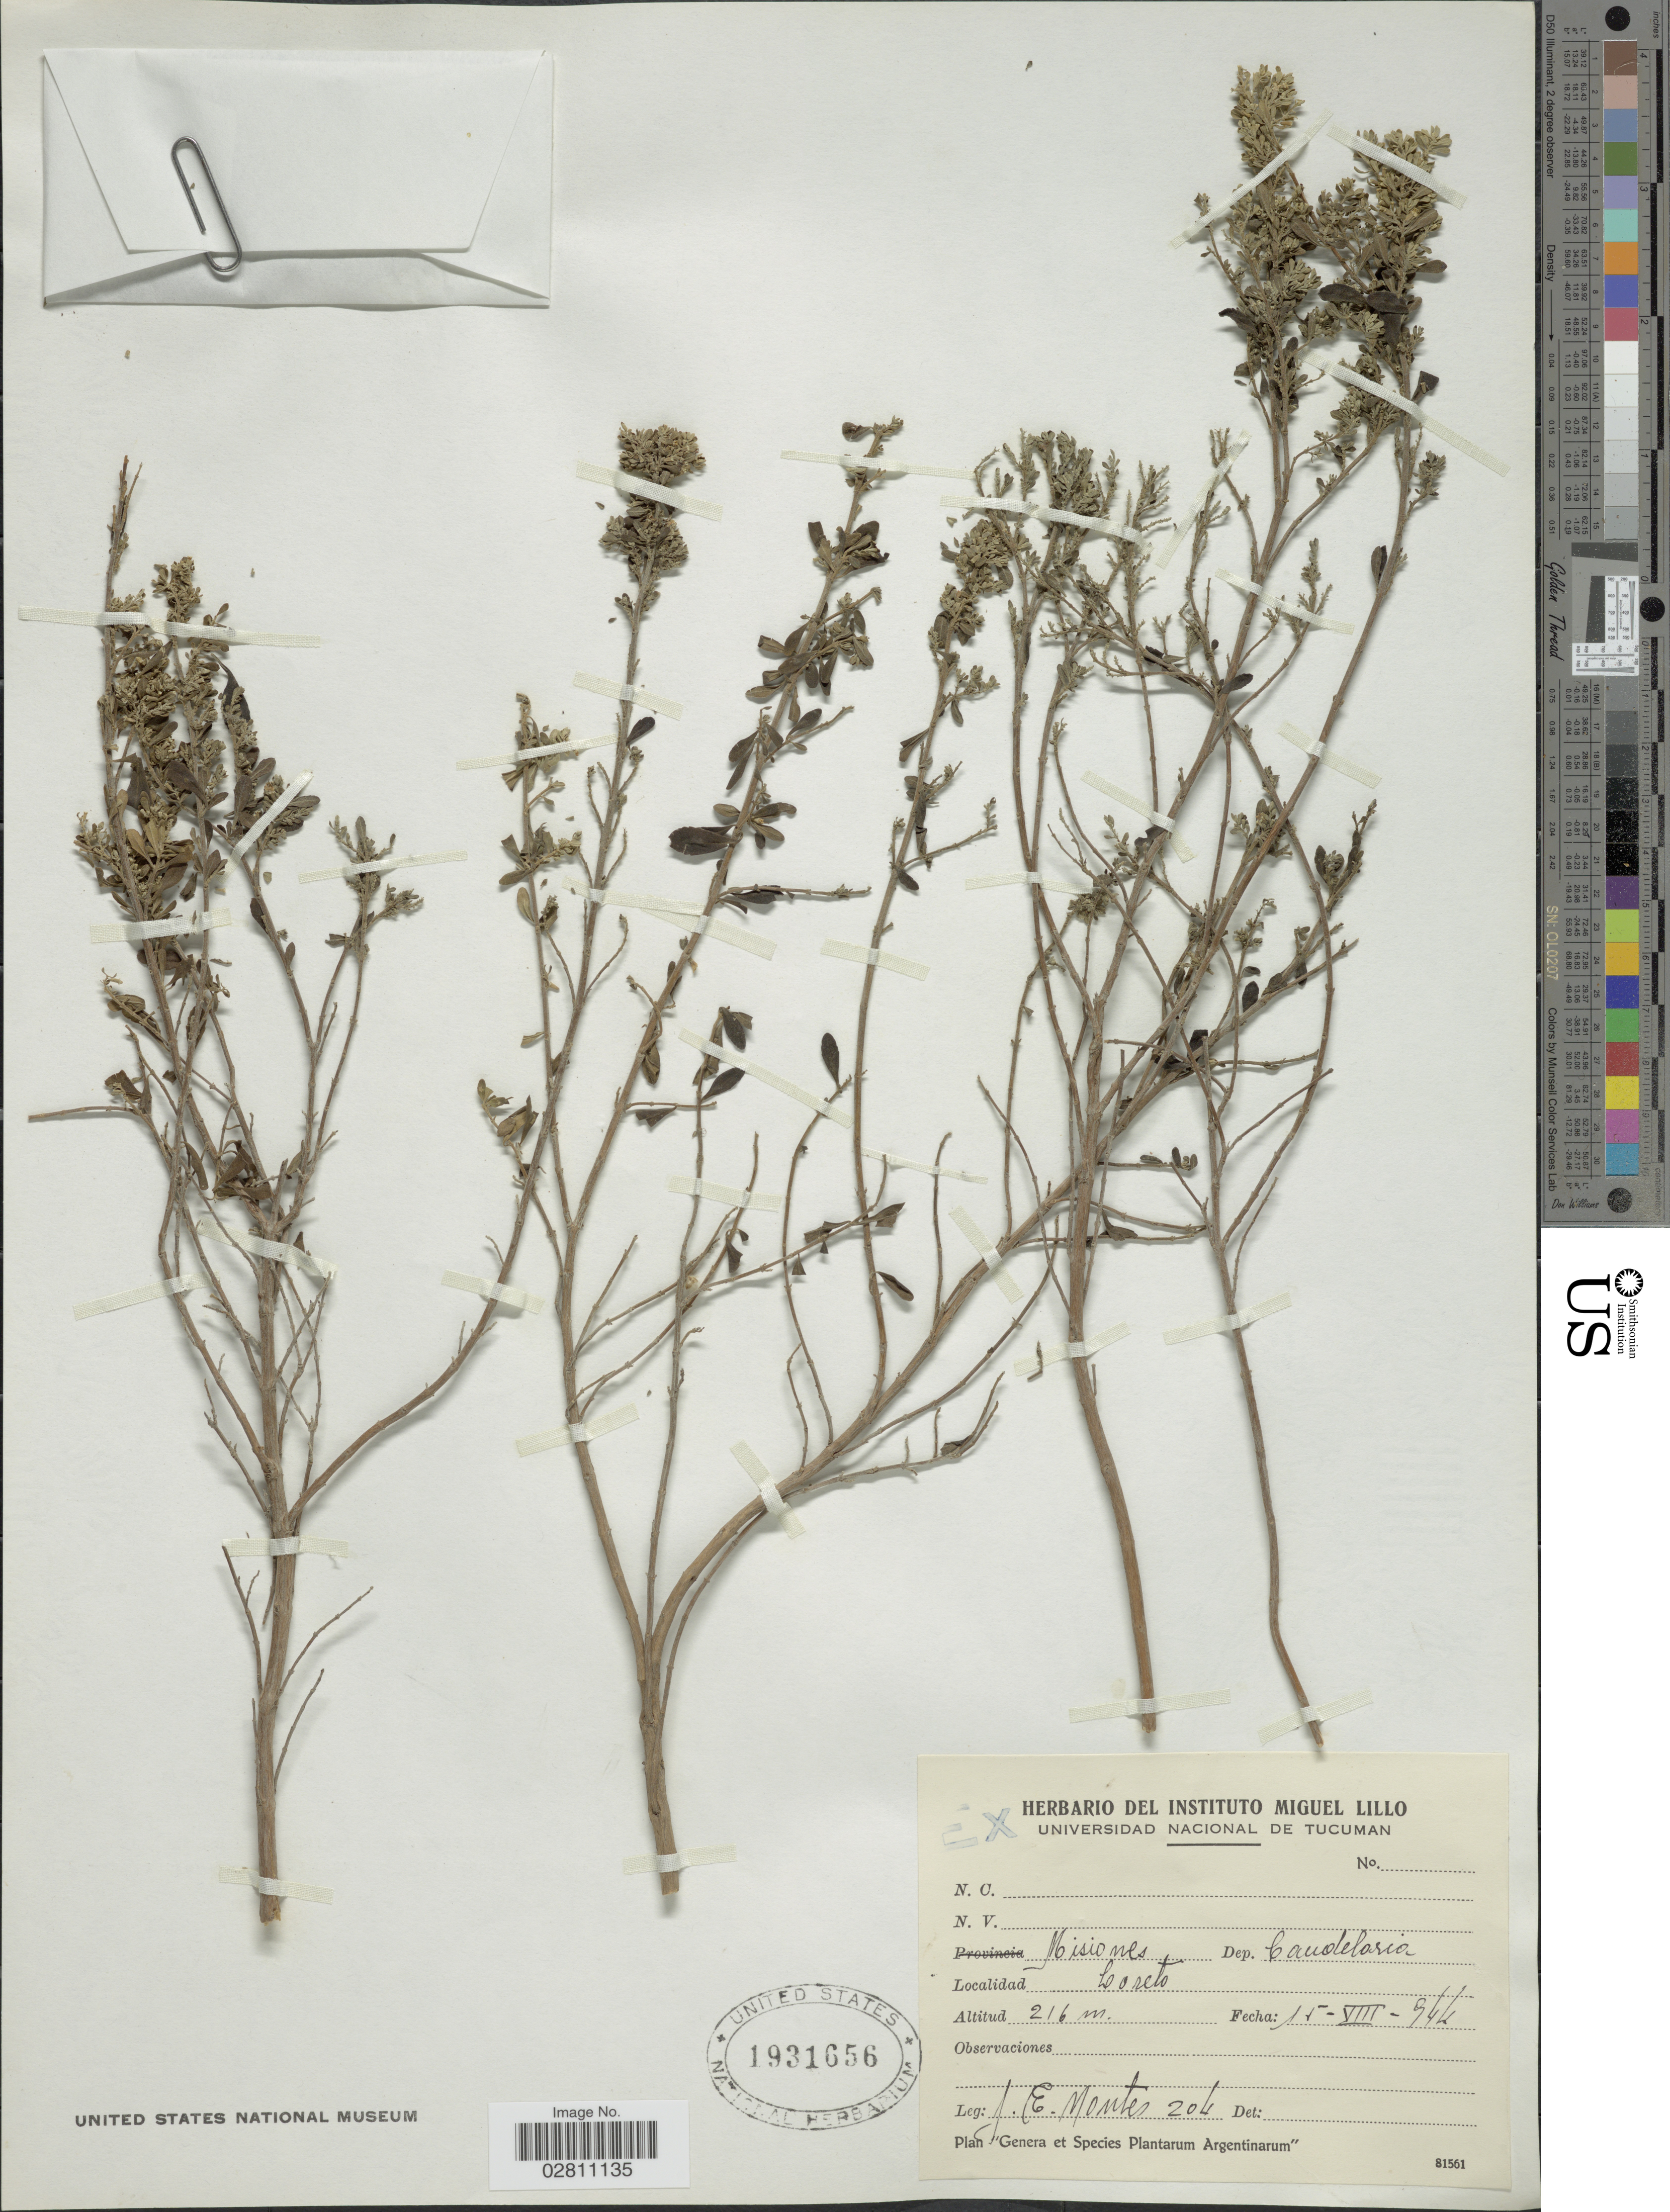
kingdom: Plantae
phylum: Tracheophyta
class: Magnoliopsida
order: Lamiales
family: Lamiaceae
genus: Clinopodium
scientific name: Clinopodium sp.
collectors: J. E. Montes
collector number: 204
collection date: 1944-08-15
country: Argentina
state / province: Misiones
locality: Misiones, Dep. Candelaria, Loreto.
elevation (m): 216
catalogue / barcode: US 1931656